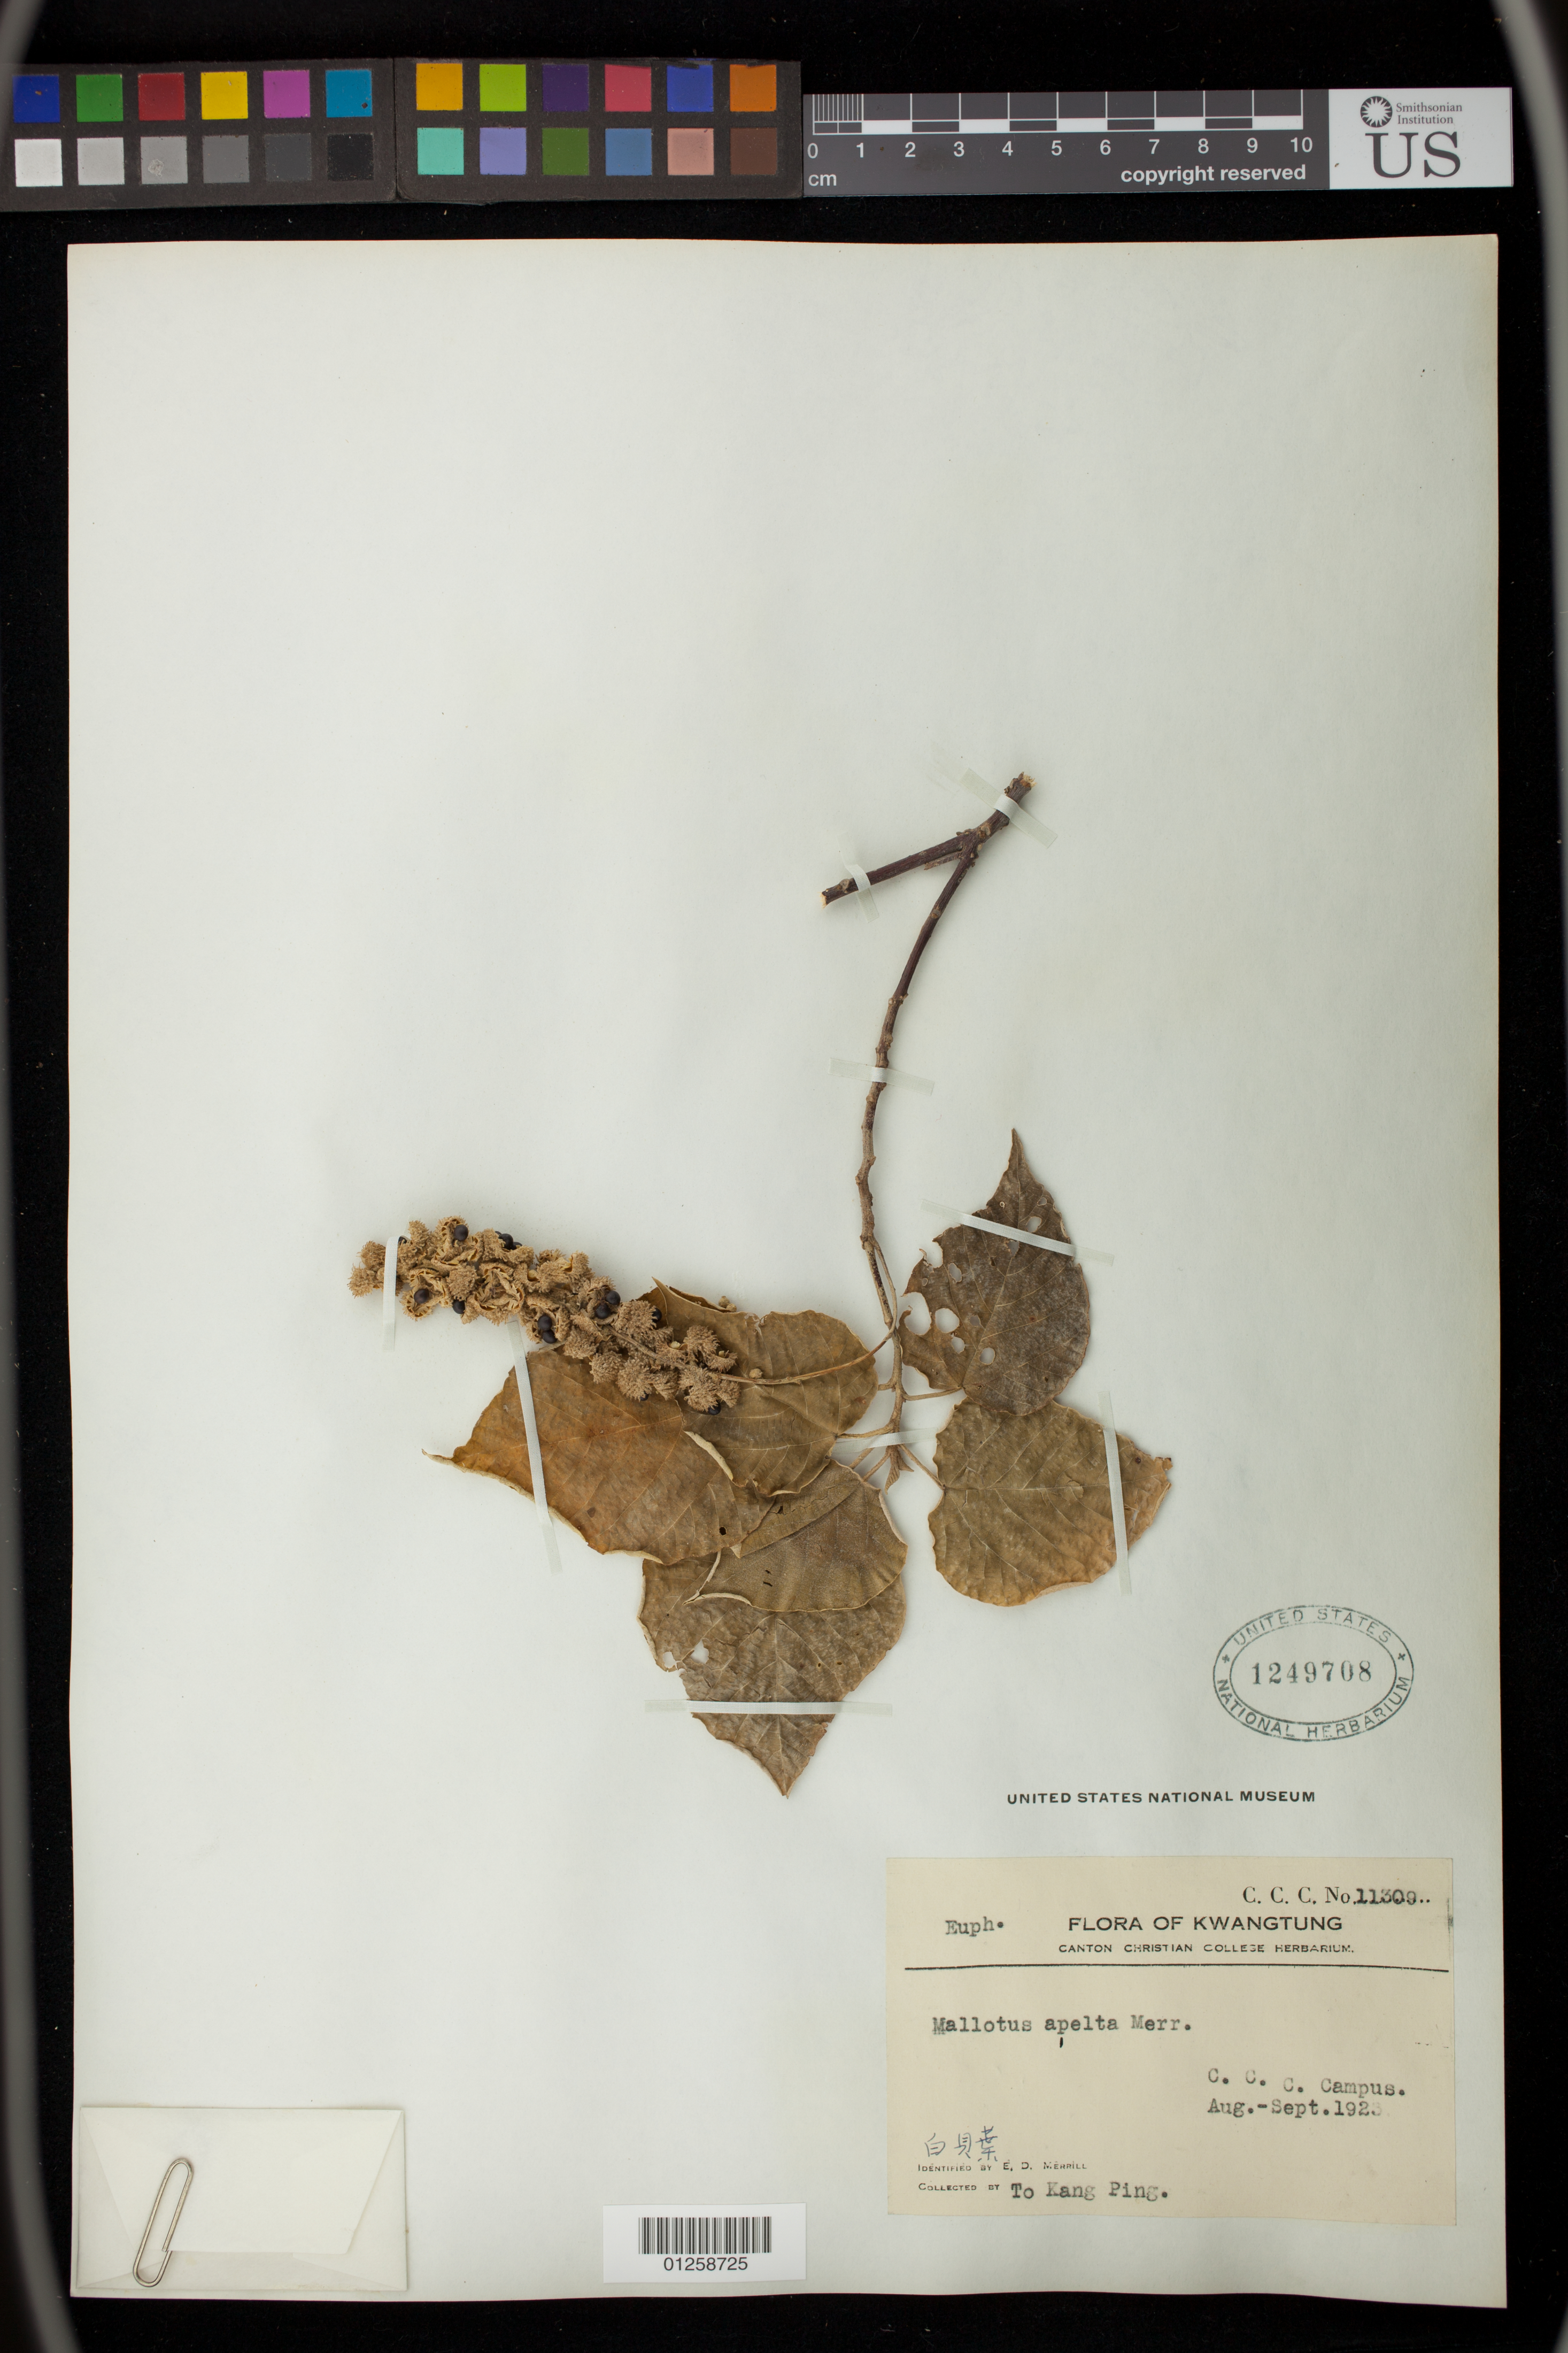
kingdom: Plantae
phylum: Tracheophyta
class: Magnoliopsida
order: Malpighiales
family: Euphorbiaceae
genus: Mallotus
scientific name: Mallotus apelta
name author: (Lour.) Müll. Arg.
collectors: Kang Peng To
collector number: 11309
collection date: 1923-08/1923-09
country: China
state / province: Guangdong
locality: C.C.C. Campus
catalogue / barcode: US 1249708